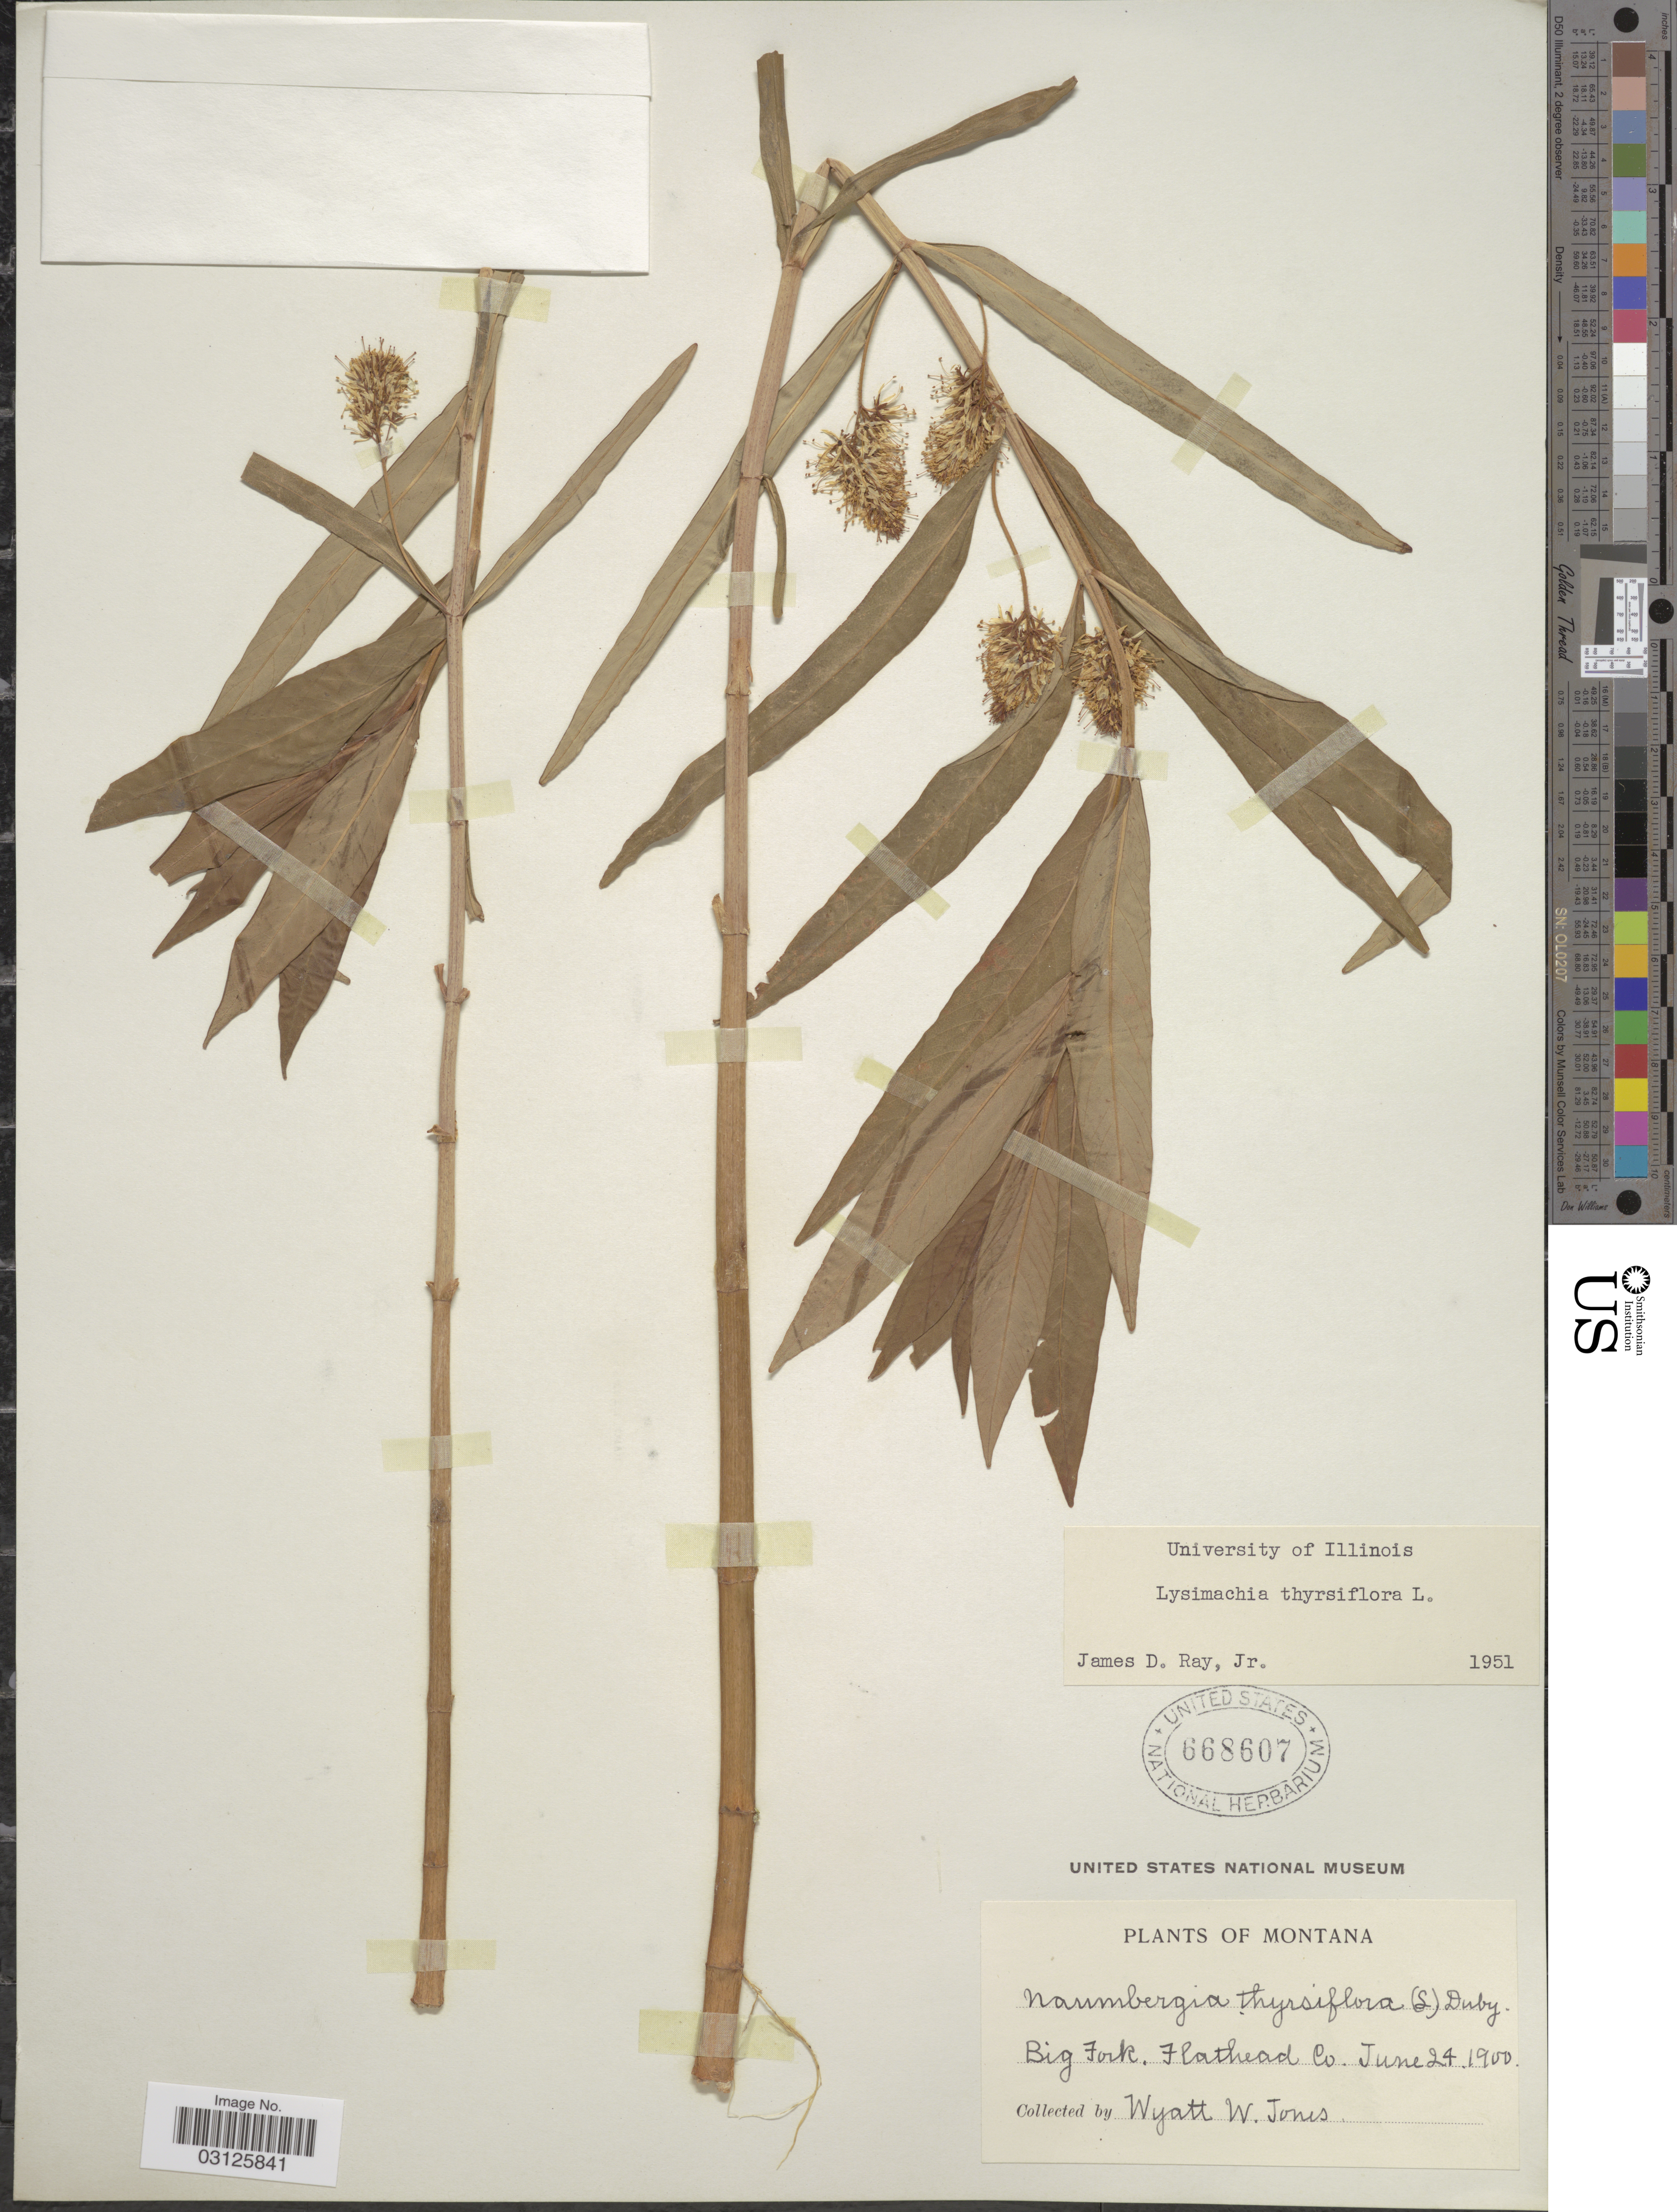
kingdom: Plantae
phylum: Tracheophyta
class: Magnoliopsida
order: Ericales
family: Primulaceae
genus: Lysimachia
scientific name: Lysimachia thyrsiflora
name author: L.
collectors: W. W. Jones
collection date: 1900-06-24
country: United States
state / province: Montana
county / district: Flathead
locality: Big Fork.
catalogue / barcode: US 668607